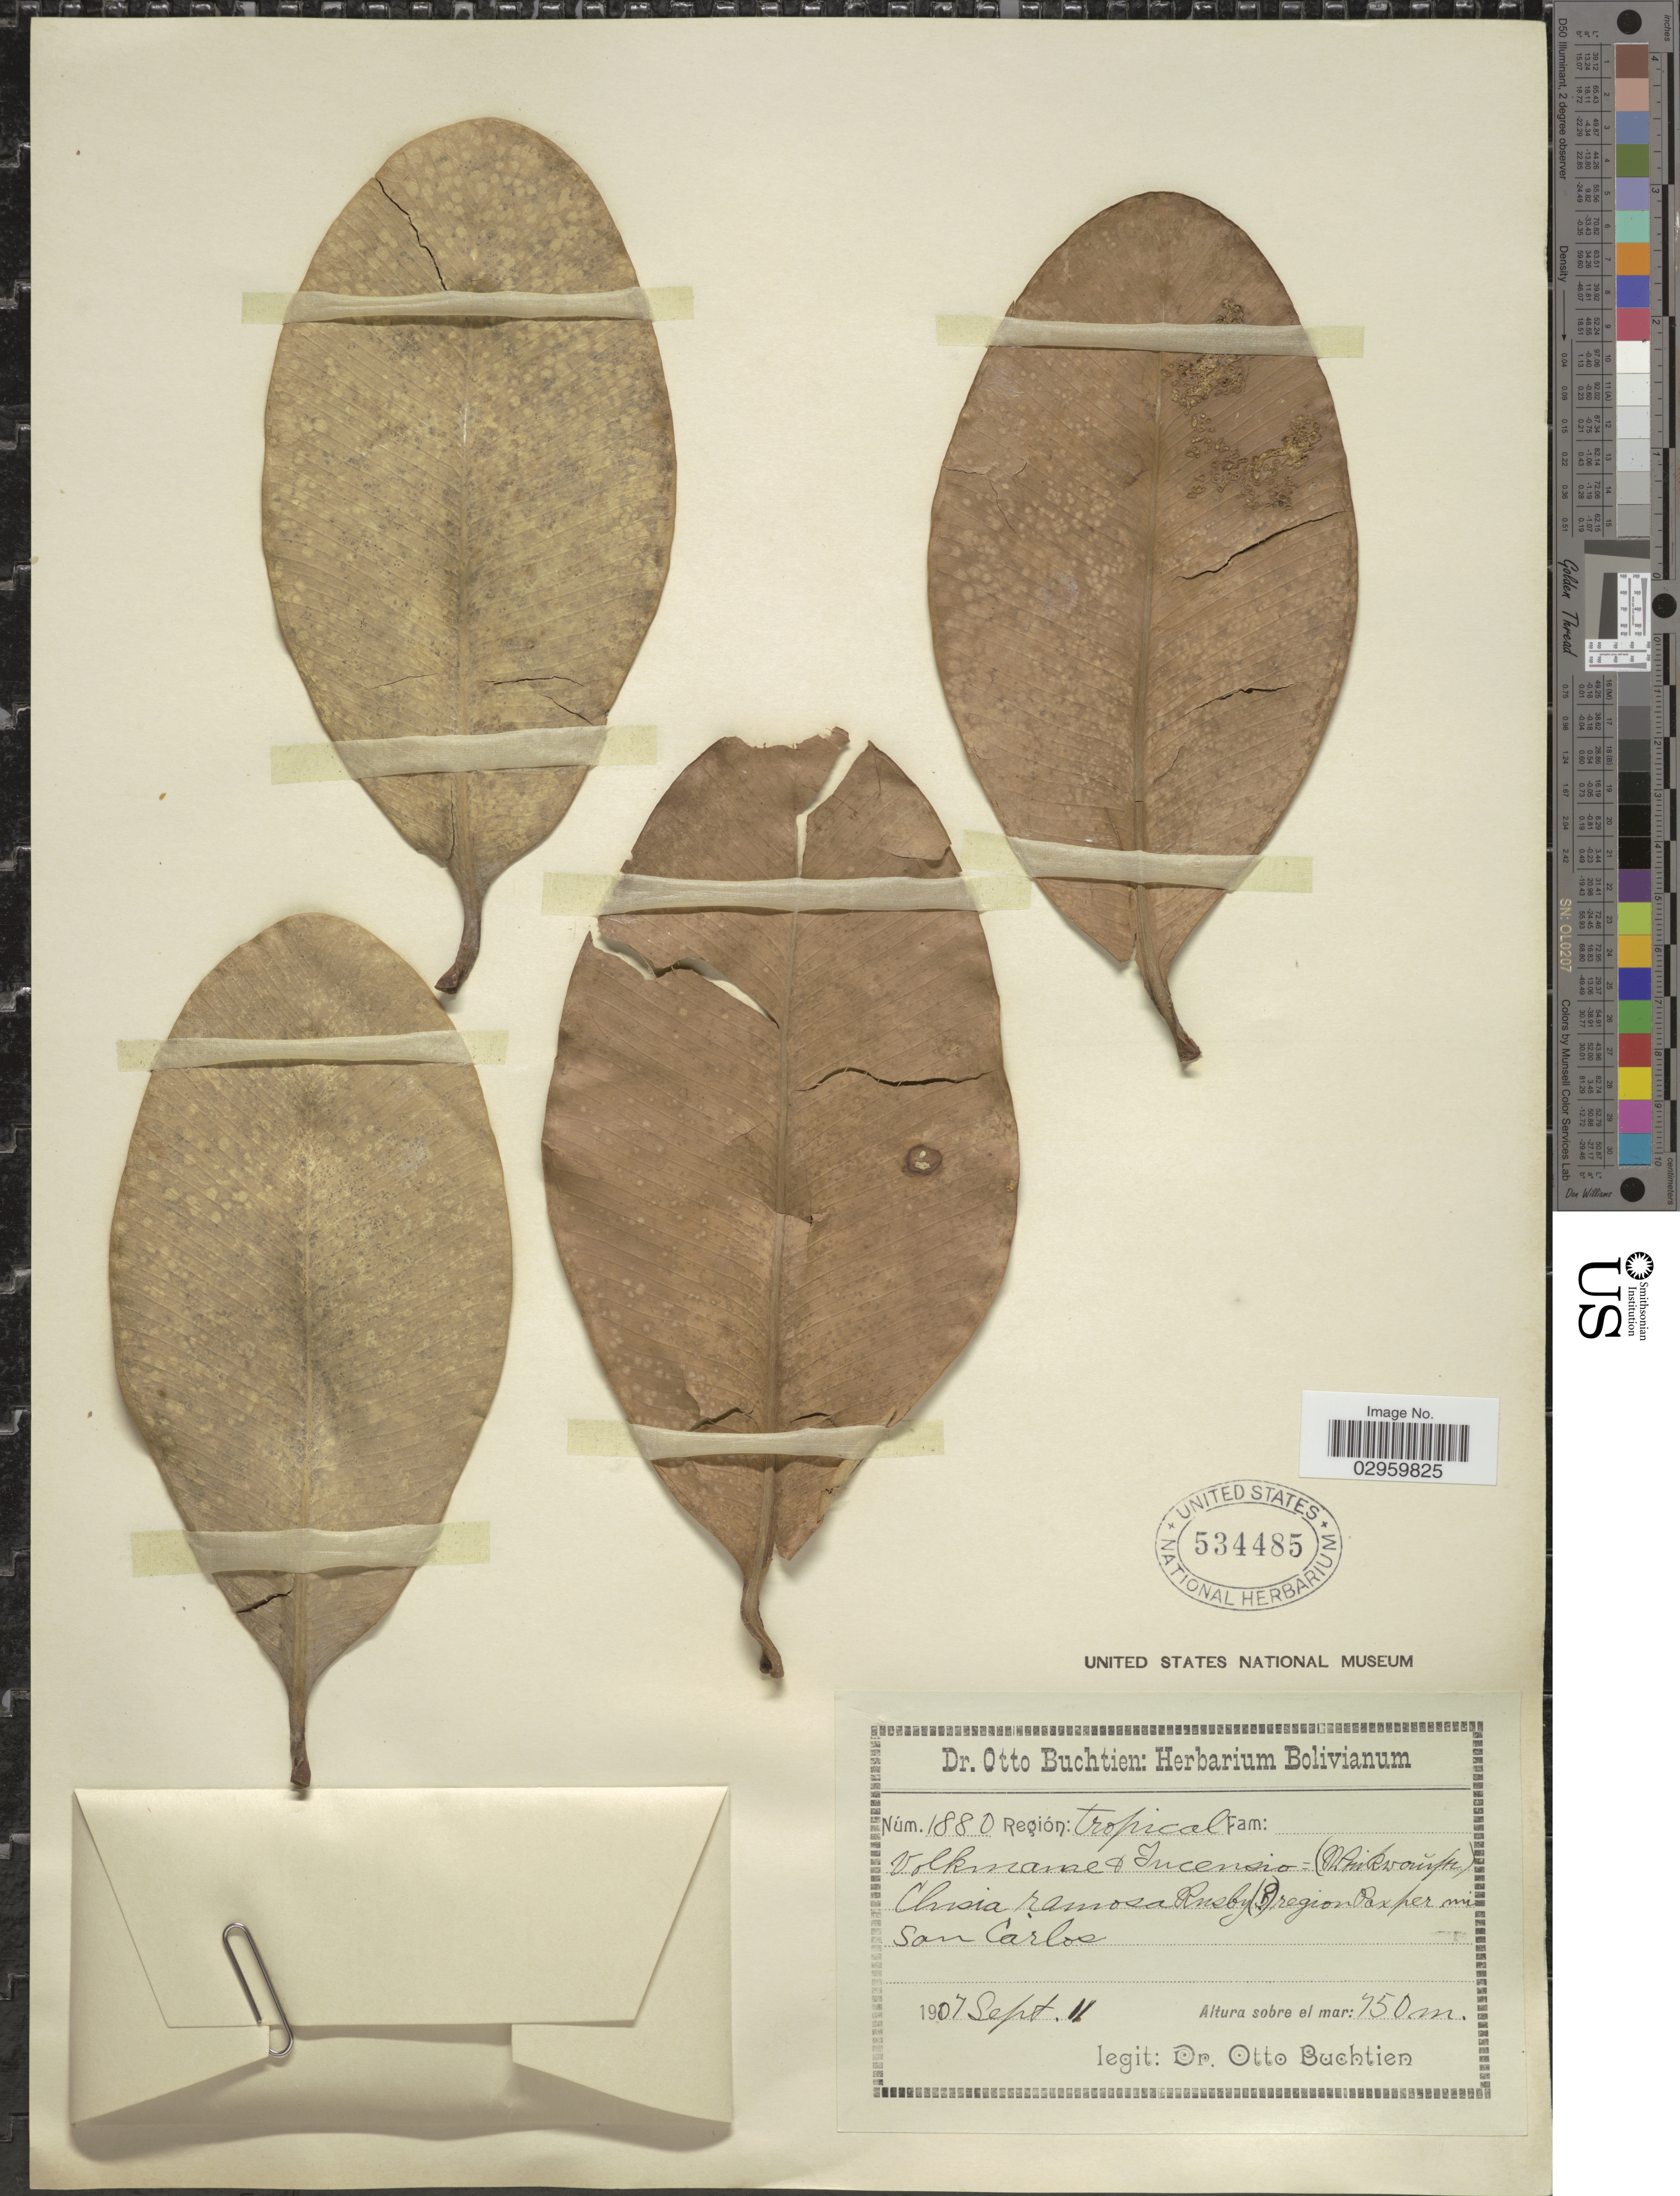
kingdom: Plantae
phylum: Tracheophyta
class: Magnoliopsida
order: Malpighiales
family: Clusiaceae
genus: Clusia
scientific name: Clusia ramosa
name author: Rusby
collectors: O. Buchtien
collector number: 1880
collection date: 1907-09-11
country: Bolivia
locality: Region Pax per mi. San Carlos.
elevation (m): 750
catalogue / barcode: US 534485